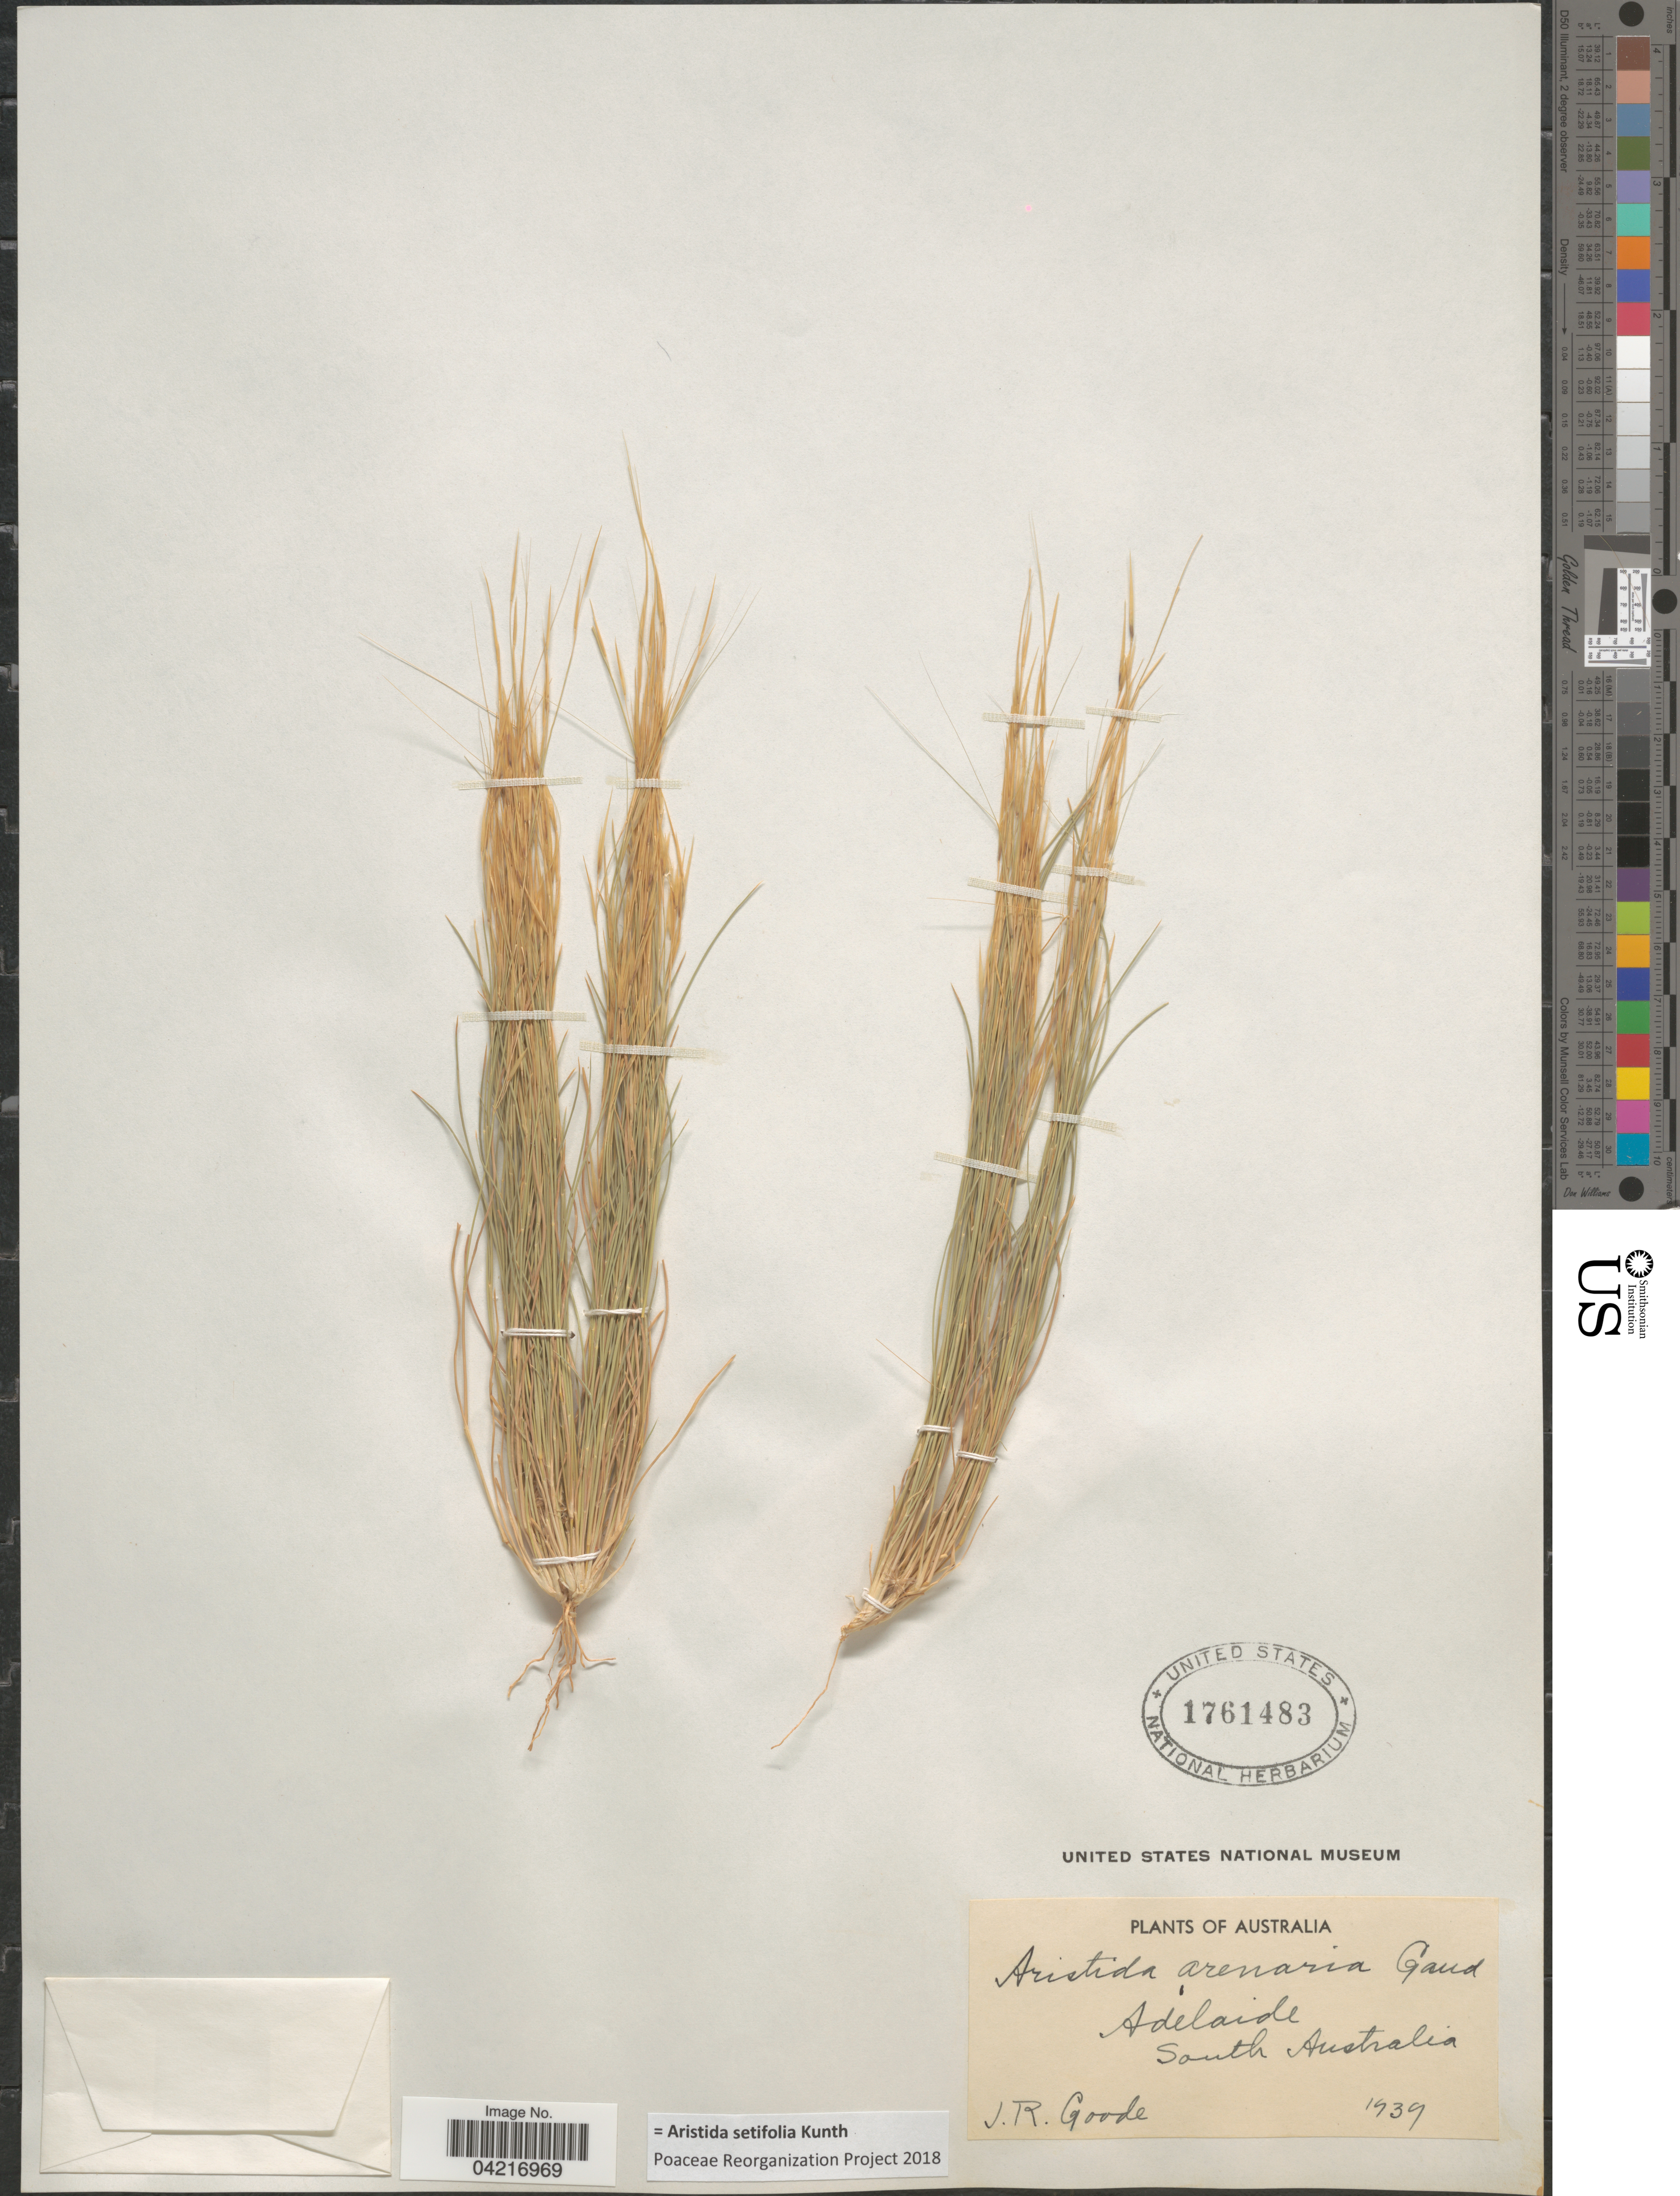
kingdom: Plantae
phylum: Tracheophyta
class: Liliopsida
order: Poales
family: Poaceae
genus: Aristida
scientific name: Aristida setifolia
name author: Kunth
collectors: J. Goode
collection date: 1939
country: Australia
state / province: South Australia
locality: Adelaide.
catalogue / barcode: US 1761483